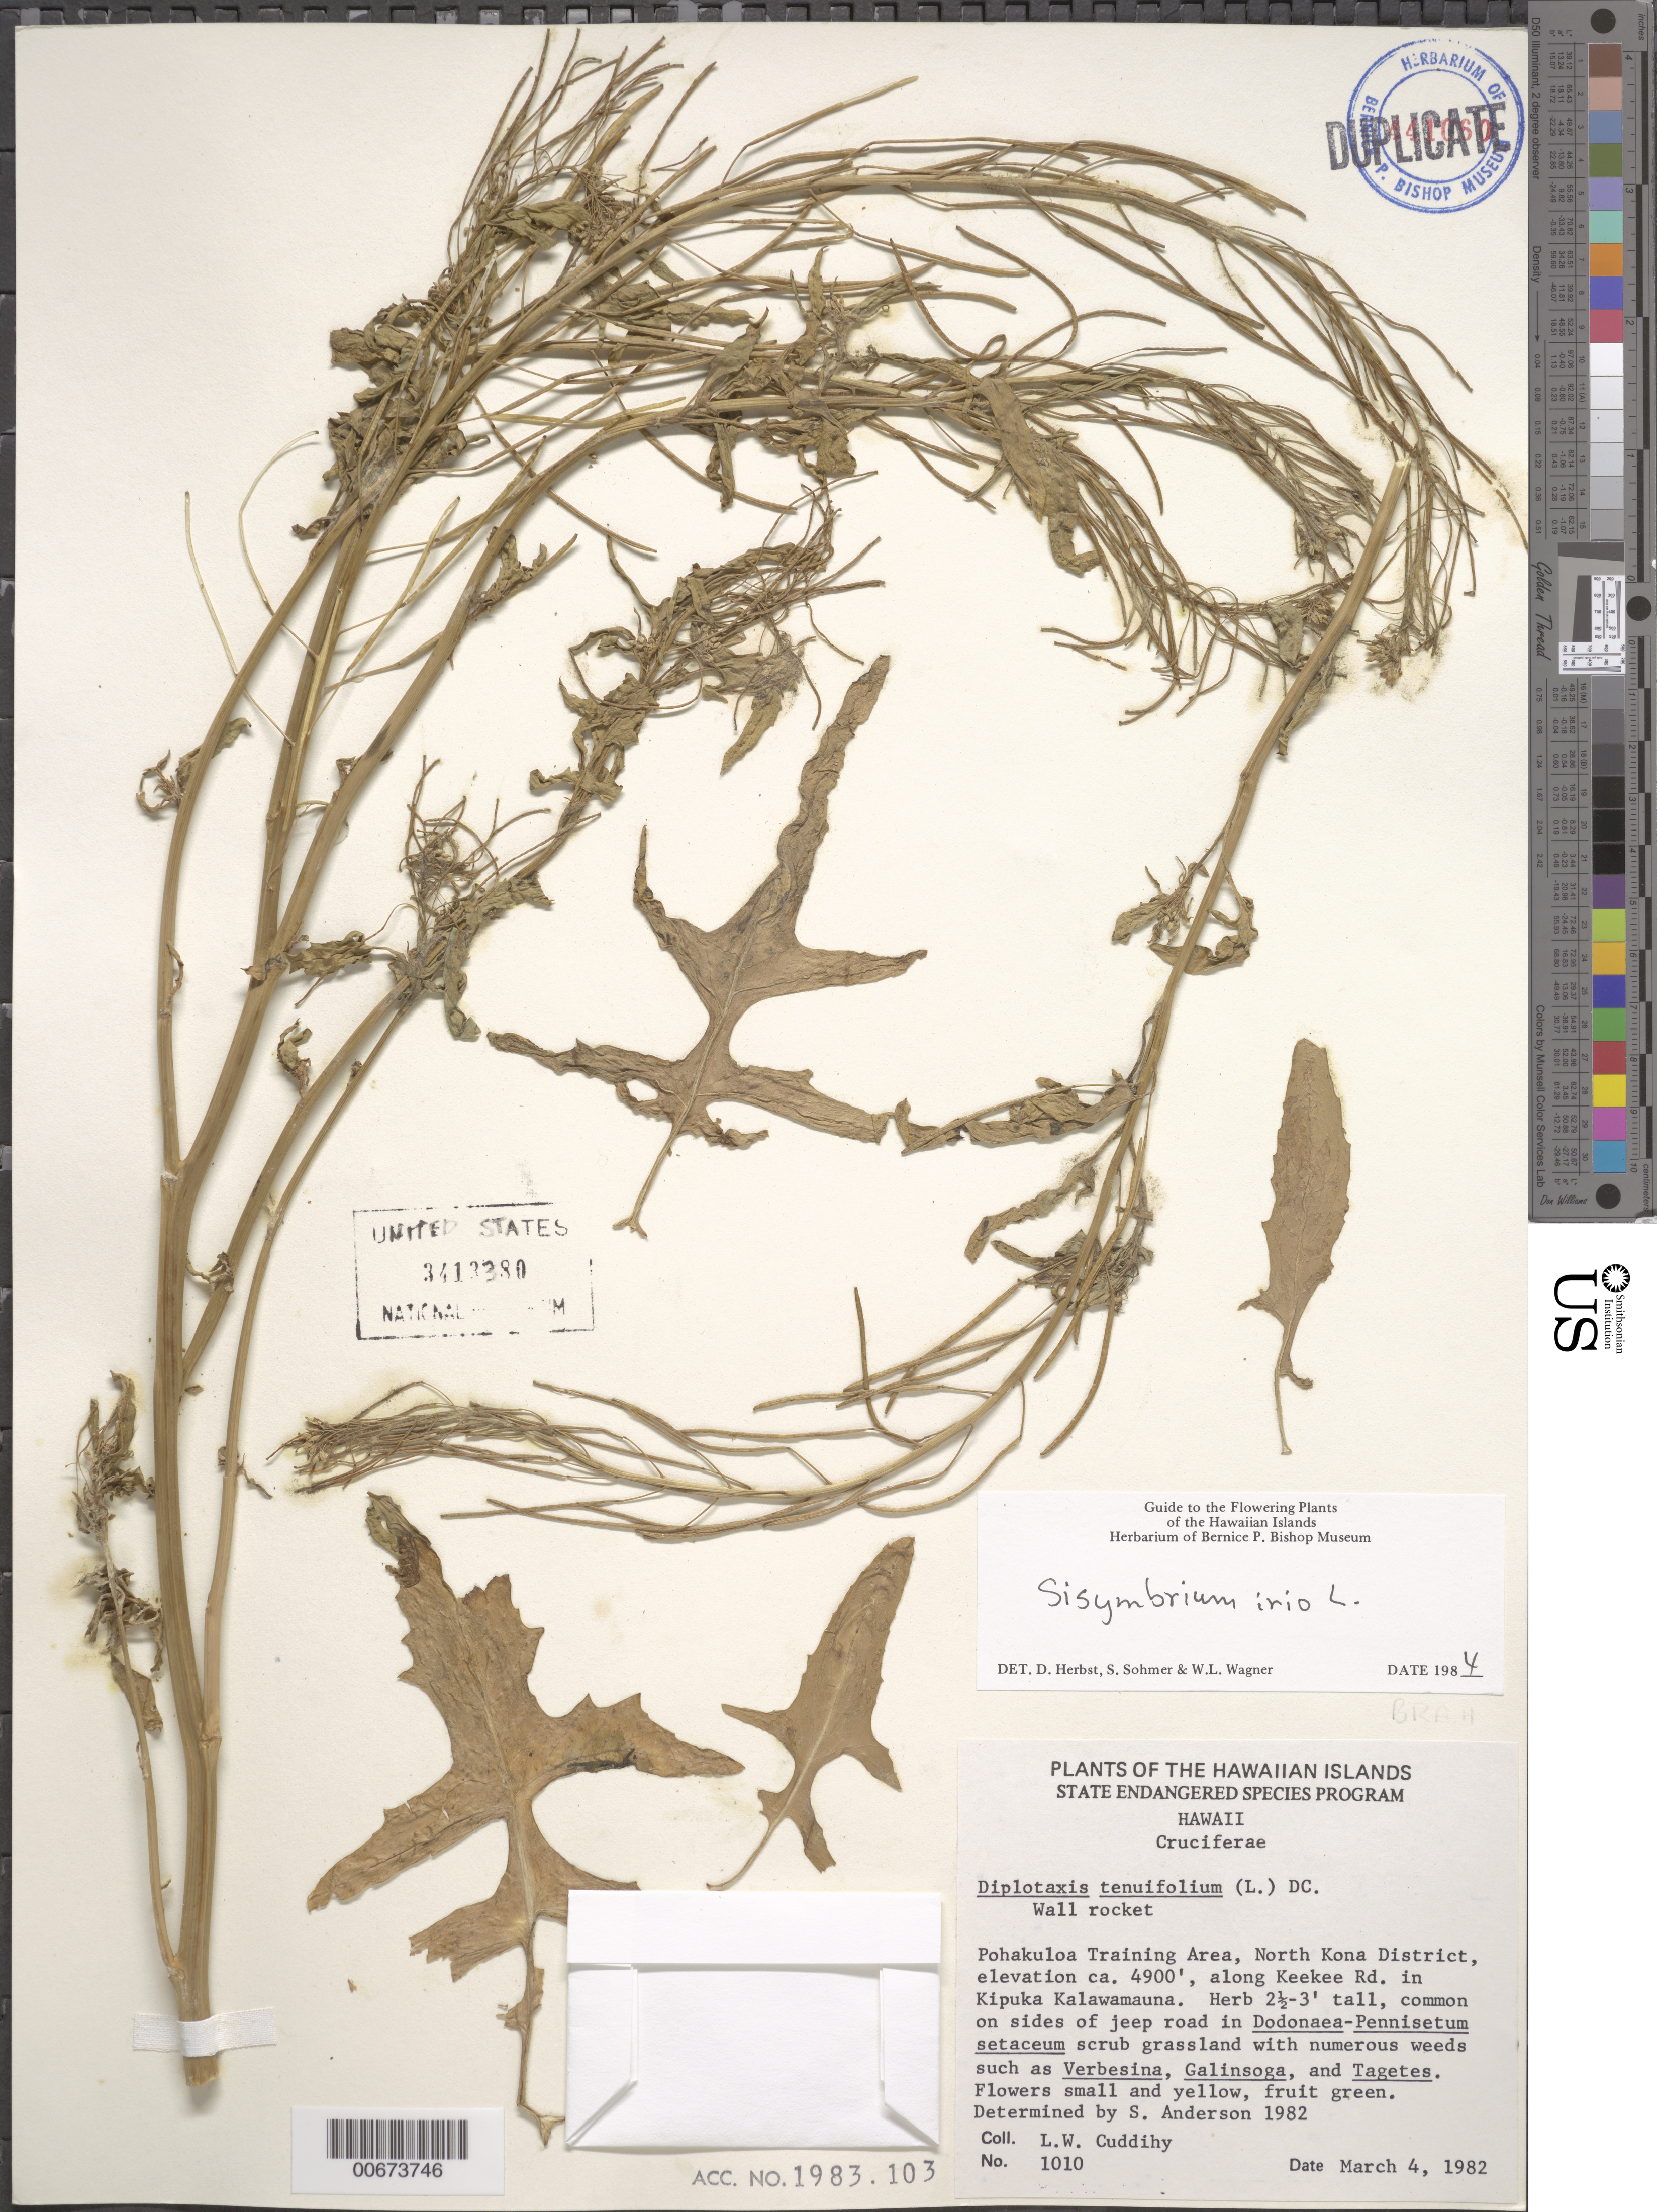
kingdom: Plantae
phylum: Tracheophyta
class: Magnoliopsida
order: Brassicales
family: Brassicaceae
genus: Sisymbrium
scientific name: Sisymbrium irio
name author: L.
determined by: Herbst, D. R.; Sohmer, S. H.; Wagner, W. L.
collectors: L. Cuddihy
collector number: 1010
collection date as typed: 4 Mar 1982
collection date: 1982-03-04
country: United States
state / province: Hawaii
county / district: Hawaii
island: Hawaii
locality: North Kona District, Pohakuloa Training Area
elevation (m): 1494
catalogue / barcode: US 3413380